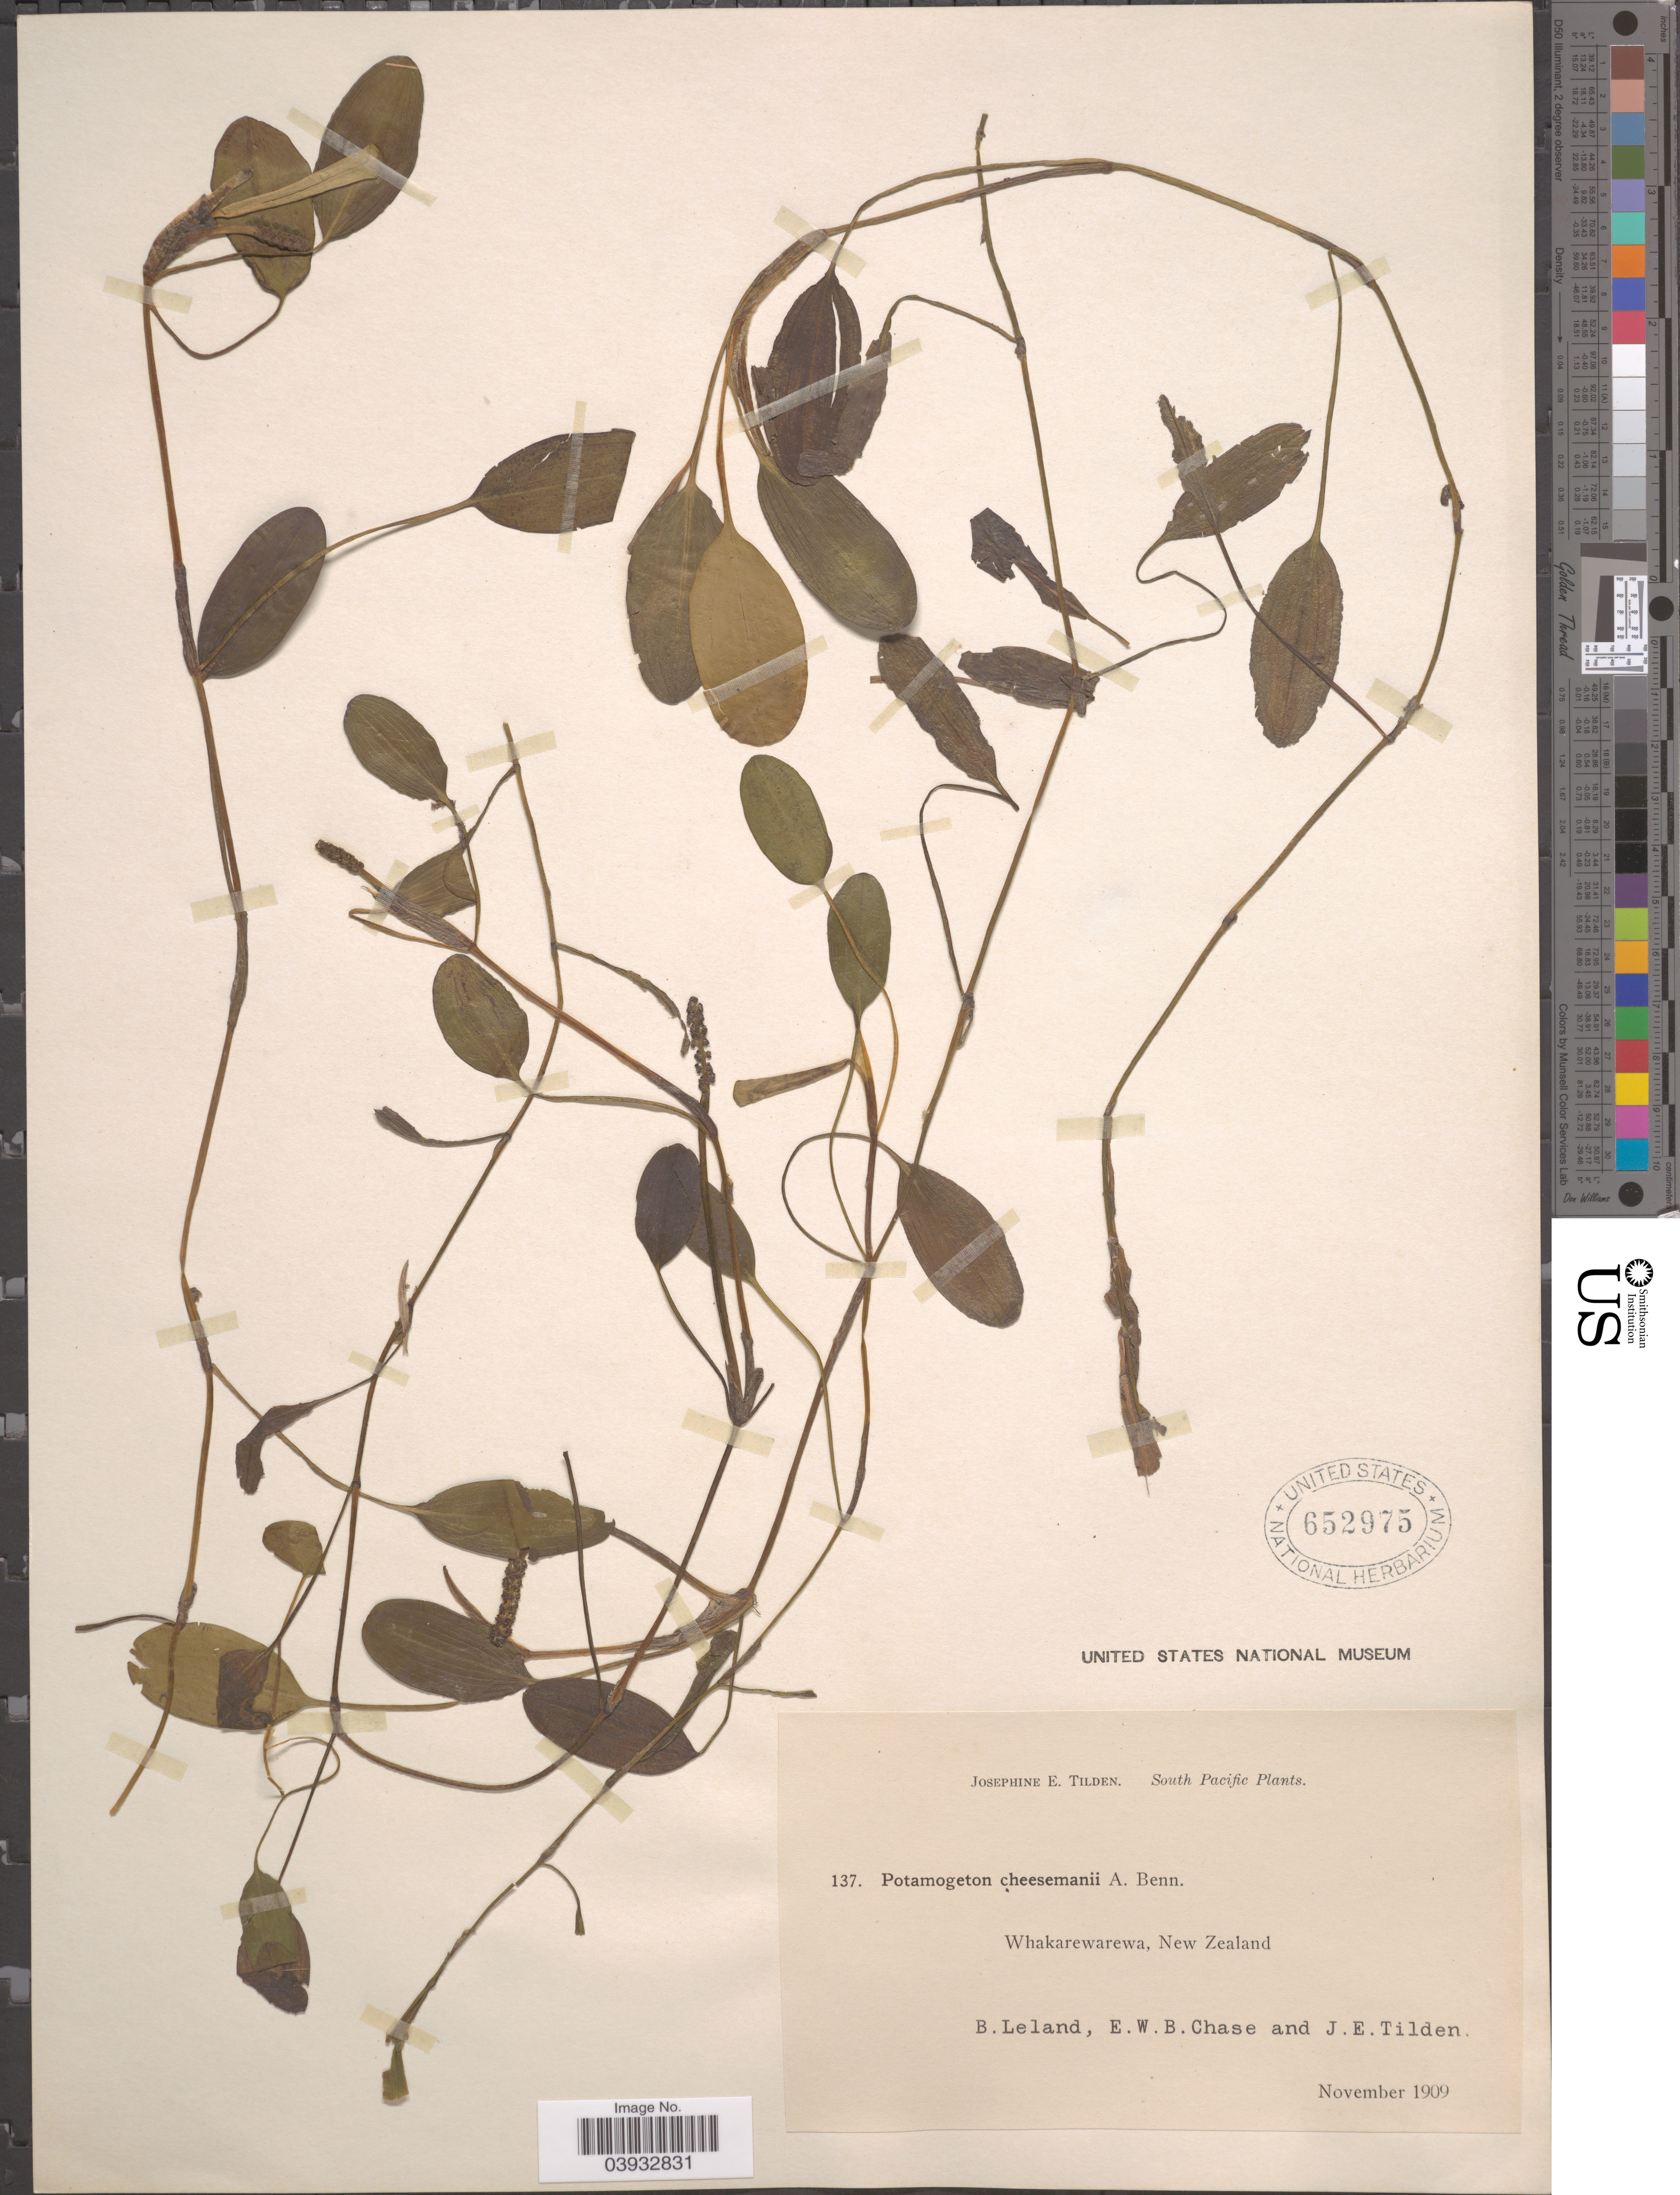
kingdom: Plantae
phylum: Tracheophyta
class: Liliopsida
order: Alismatales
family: Potamogetonaceae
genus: Potamogeton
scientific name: Potamogeton cheesemanii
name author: A. Benn.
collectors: B. Leland, E. W. Chase & J. E. Tilden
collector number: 137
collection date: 1909-11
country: New Zealand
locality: South Pacific. Whakarewarewa.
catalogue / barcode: US 652975